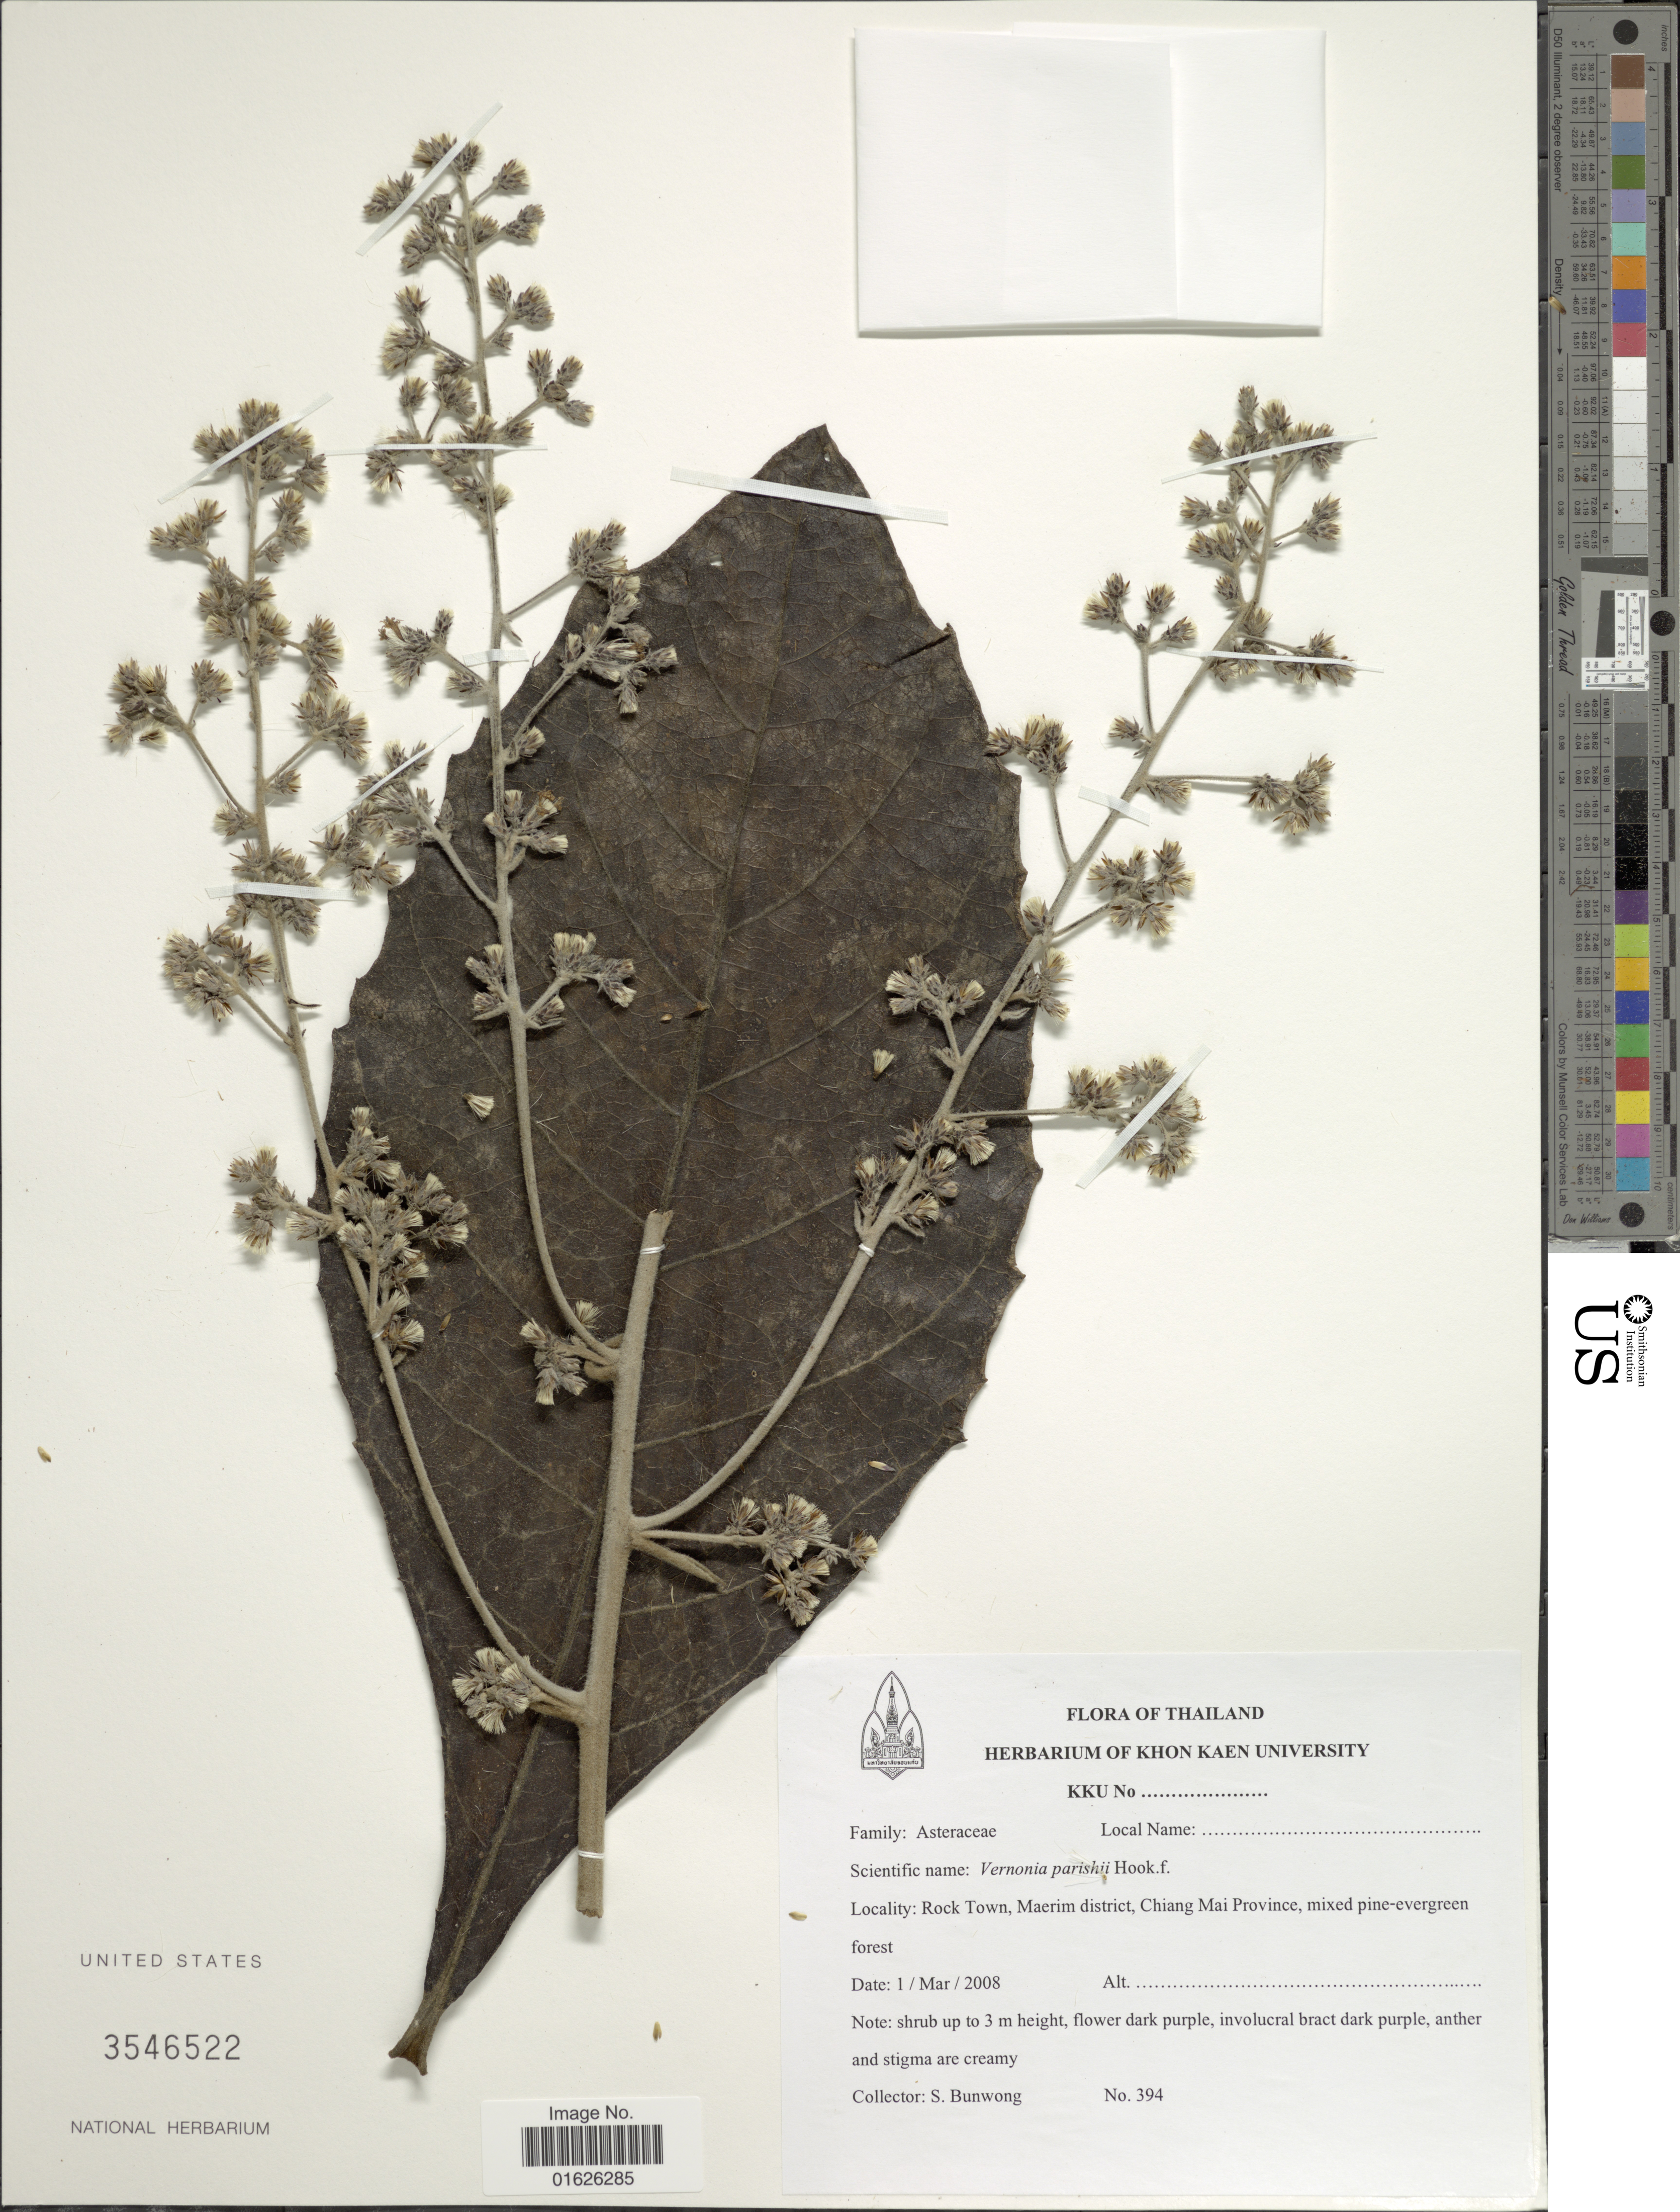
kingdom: Plantae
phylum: Tracheophyta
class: Magnoliopsida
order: Asterales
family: Asteraceae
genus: Monosis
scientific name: Monosis parishii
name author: (Hook. f.) H. Rob. & Skvarla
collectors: S. Bunwong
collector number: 394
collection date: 2008-03-01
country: Thailand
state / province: Chiang Mai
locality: Rock town, Maerim district, Chiang Mai Province.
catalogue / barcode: US 3546522